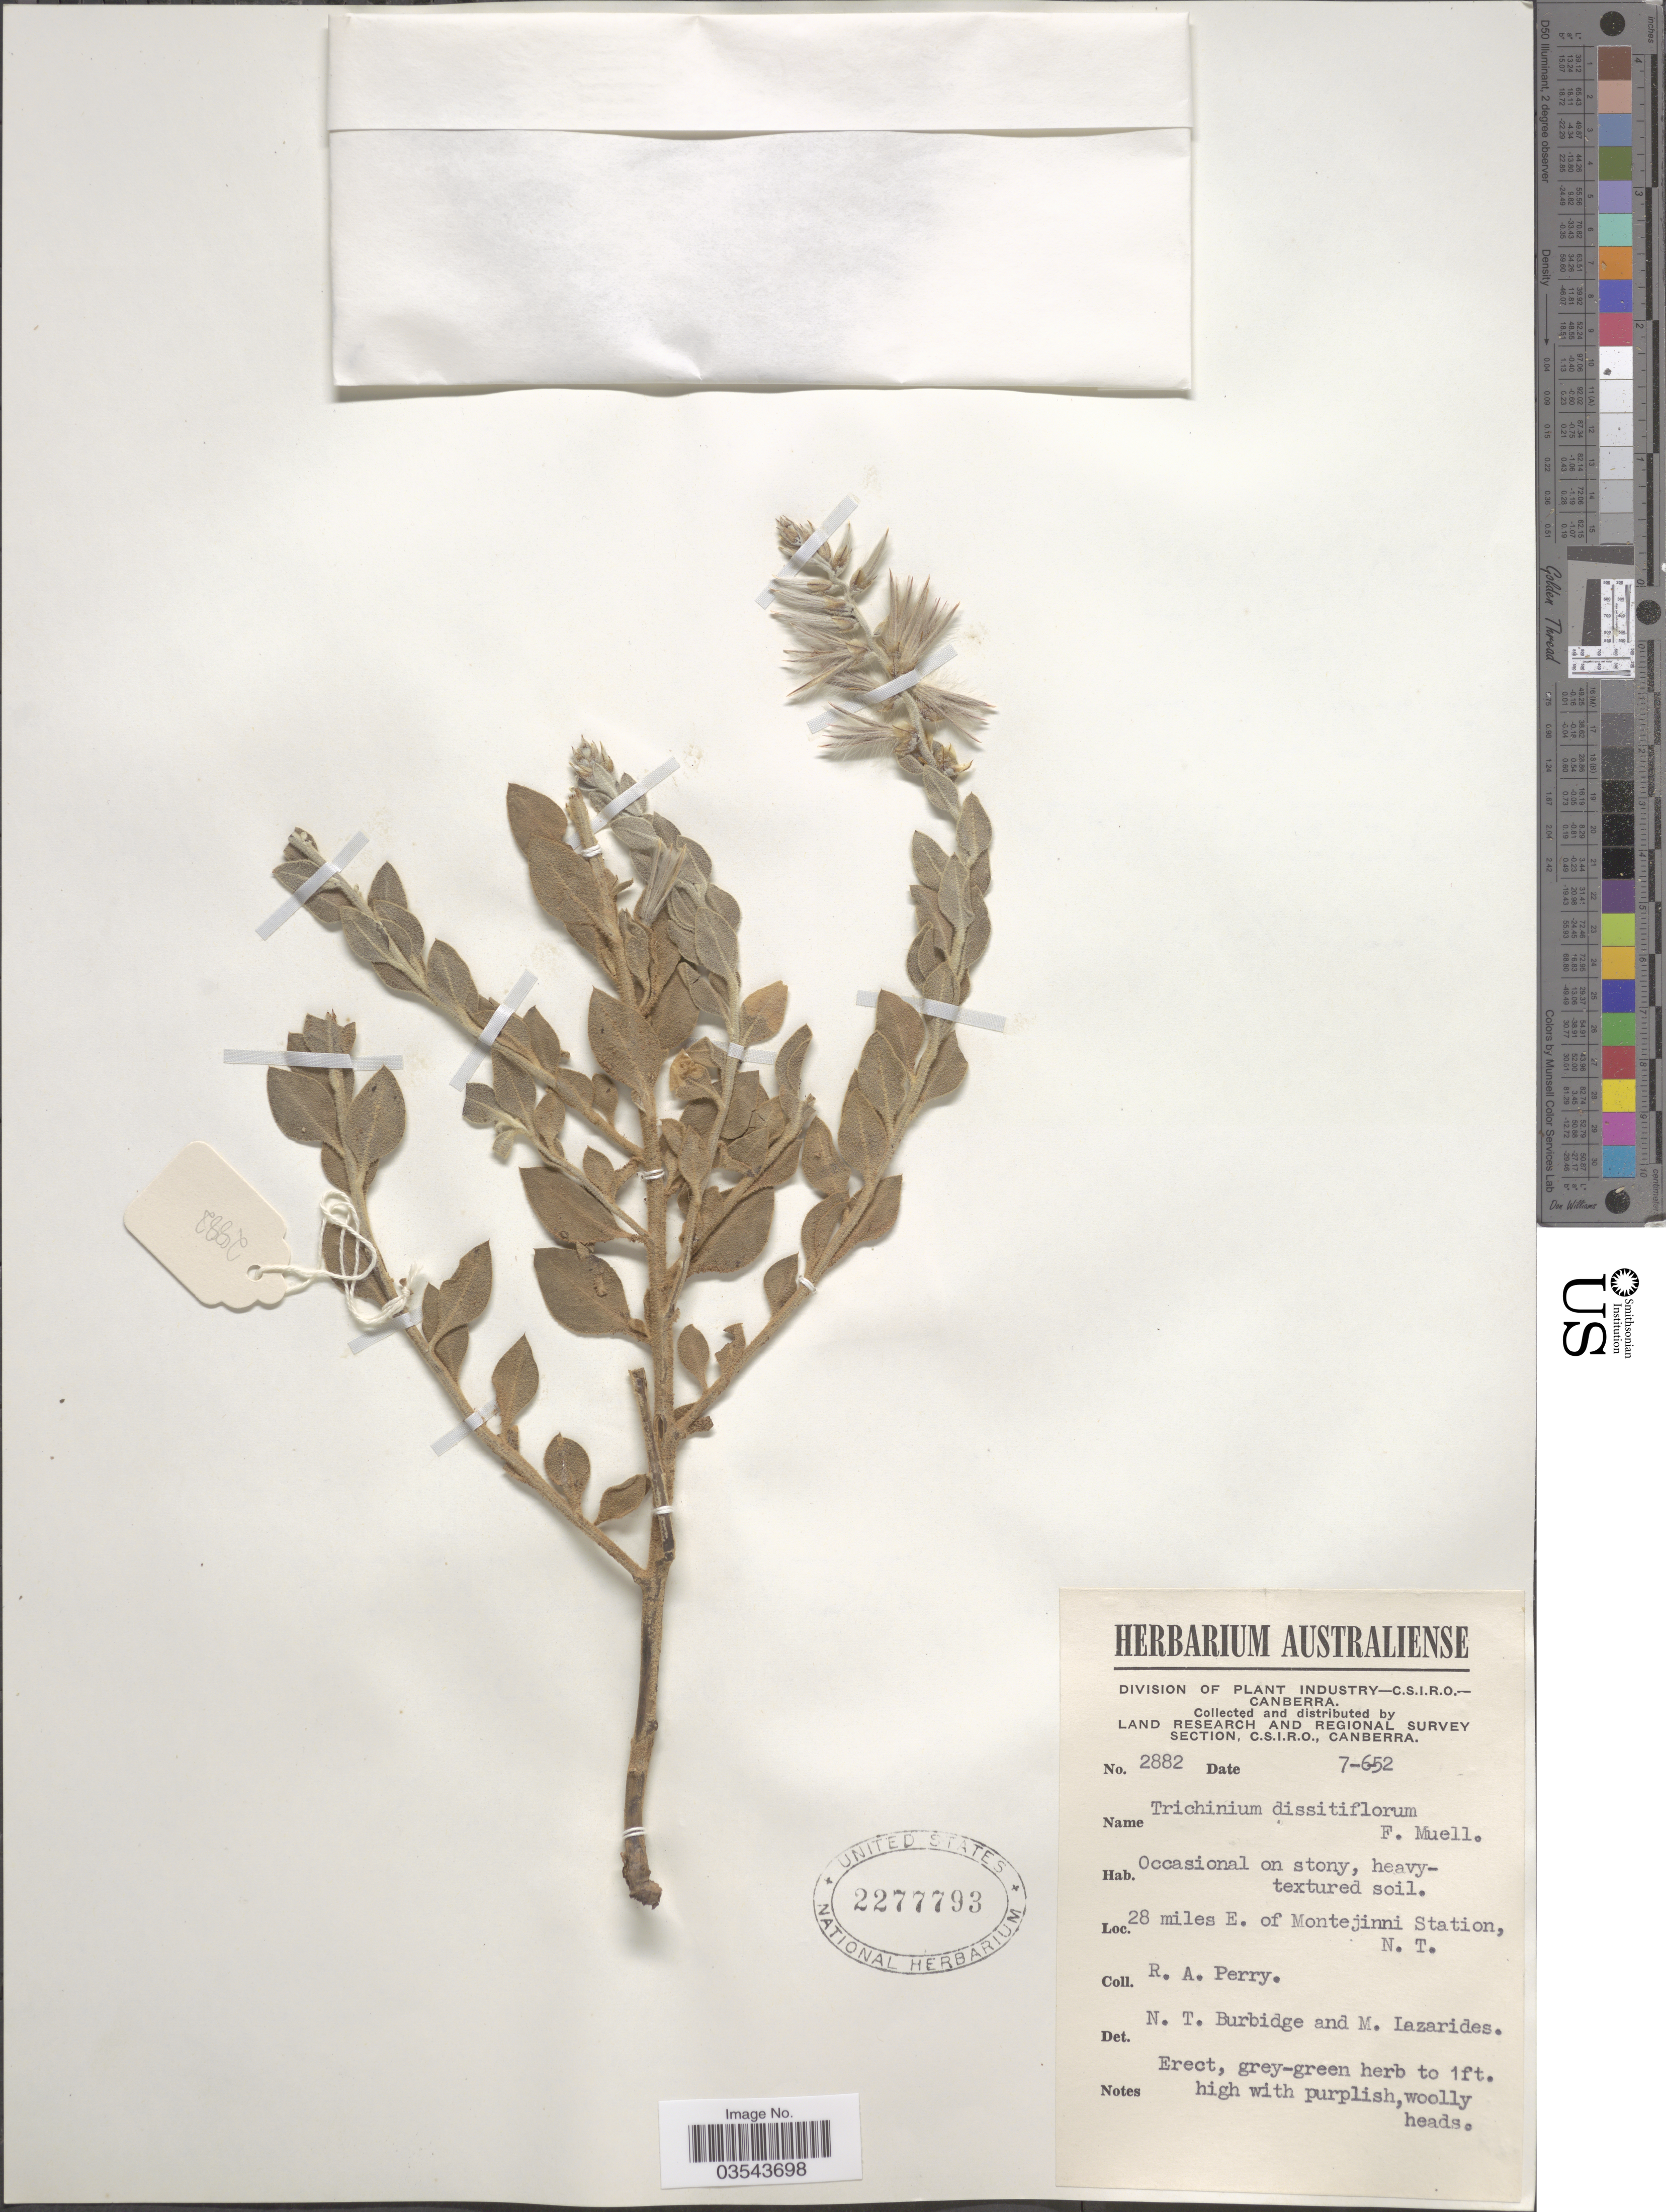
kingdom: Plantae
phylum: Tracheophyta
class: Magnoliopsida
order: Caryophyllales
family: Amaranthaceae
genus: Ptilotus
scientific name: Ptilotus dissitiflorus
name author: F. Muell.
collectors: Perry, R. A.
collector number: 2882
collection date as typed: Transcribed d/m/y: 7/6/52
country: Australia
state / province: Northern Territory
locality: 28 miles E. of Montejinni Station, N.T.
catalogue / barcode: US 2277793